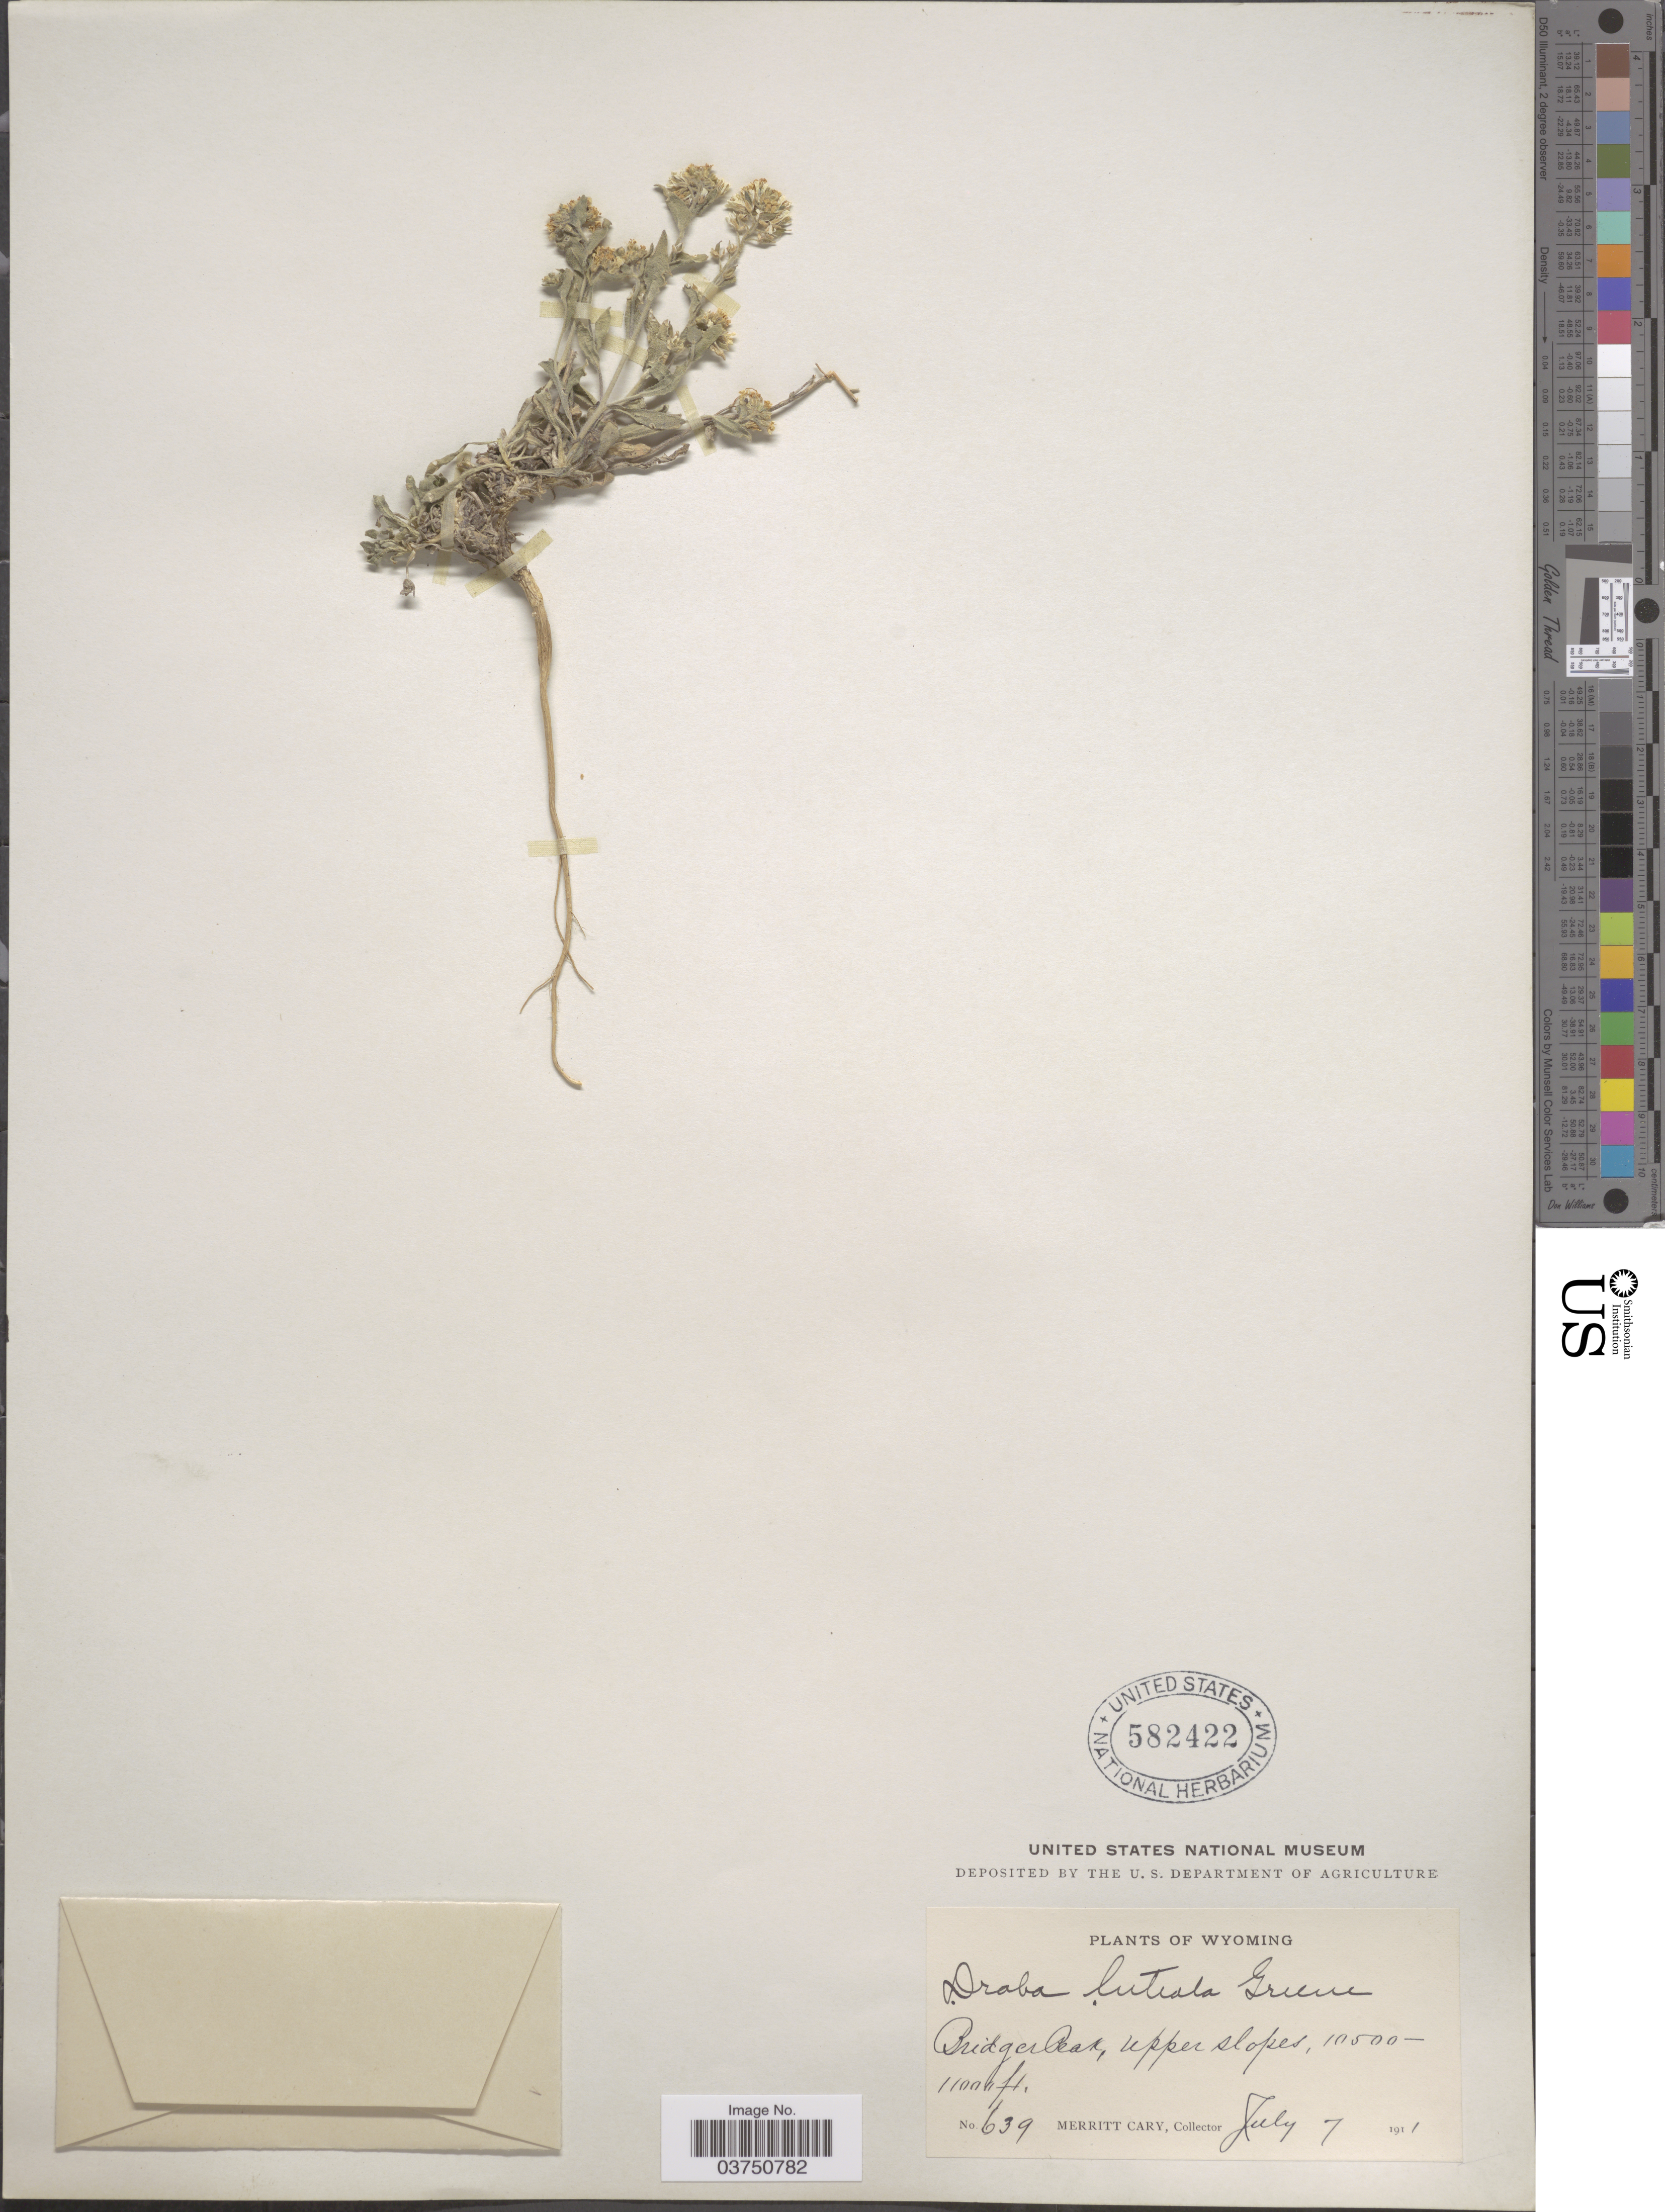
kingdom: Plantae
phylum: Tracheophyta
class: Magnoliopsida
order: Brassicales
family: Brassicaceae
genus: Draba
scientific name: Draba aurea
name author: Vahl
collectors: M. Cary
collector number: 639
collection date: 1911-07-07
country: United States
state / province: Wyoming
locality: Bridger Peak, Upper slopes.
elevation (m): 3200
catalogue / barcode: US 582422